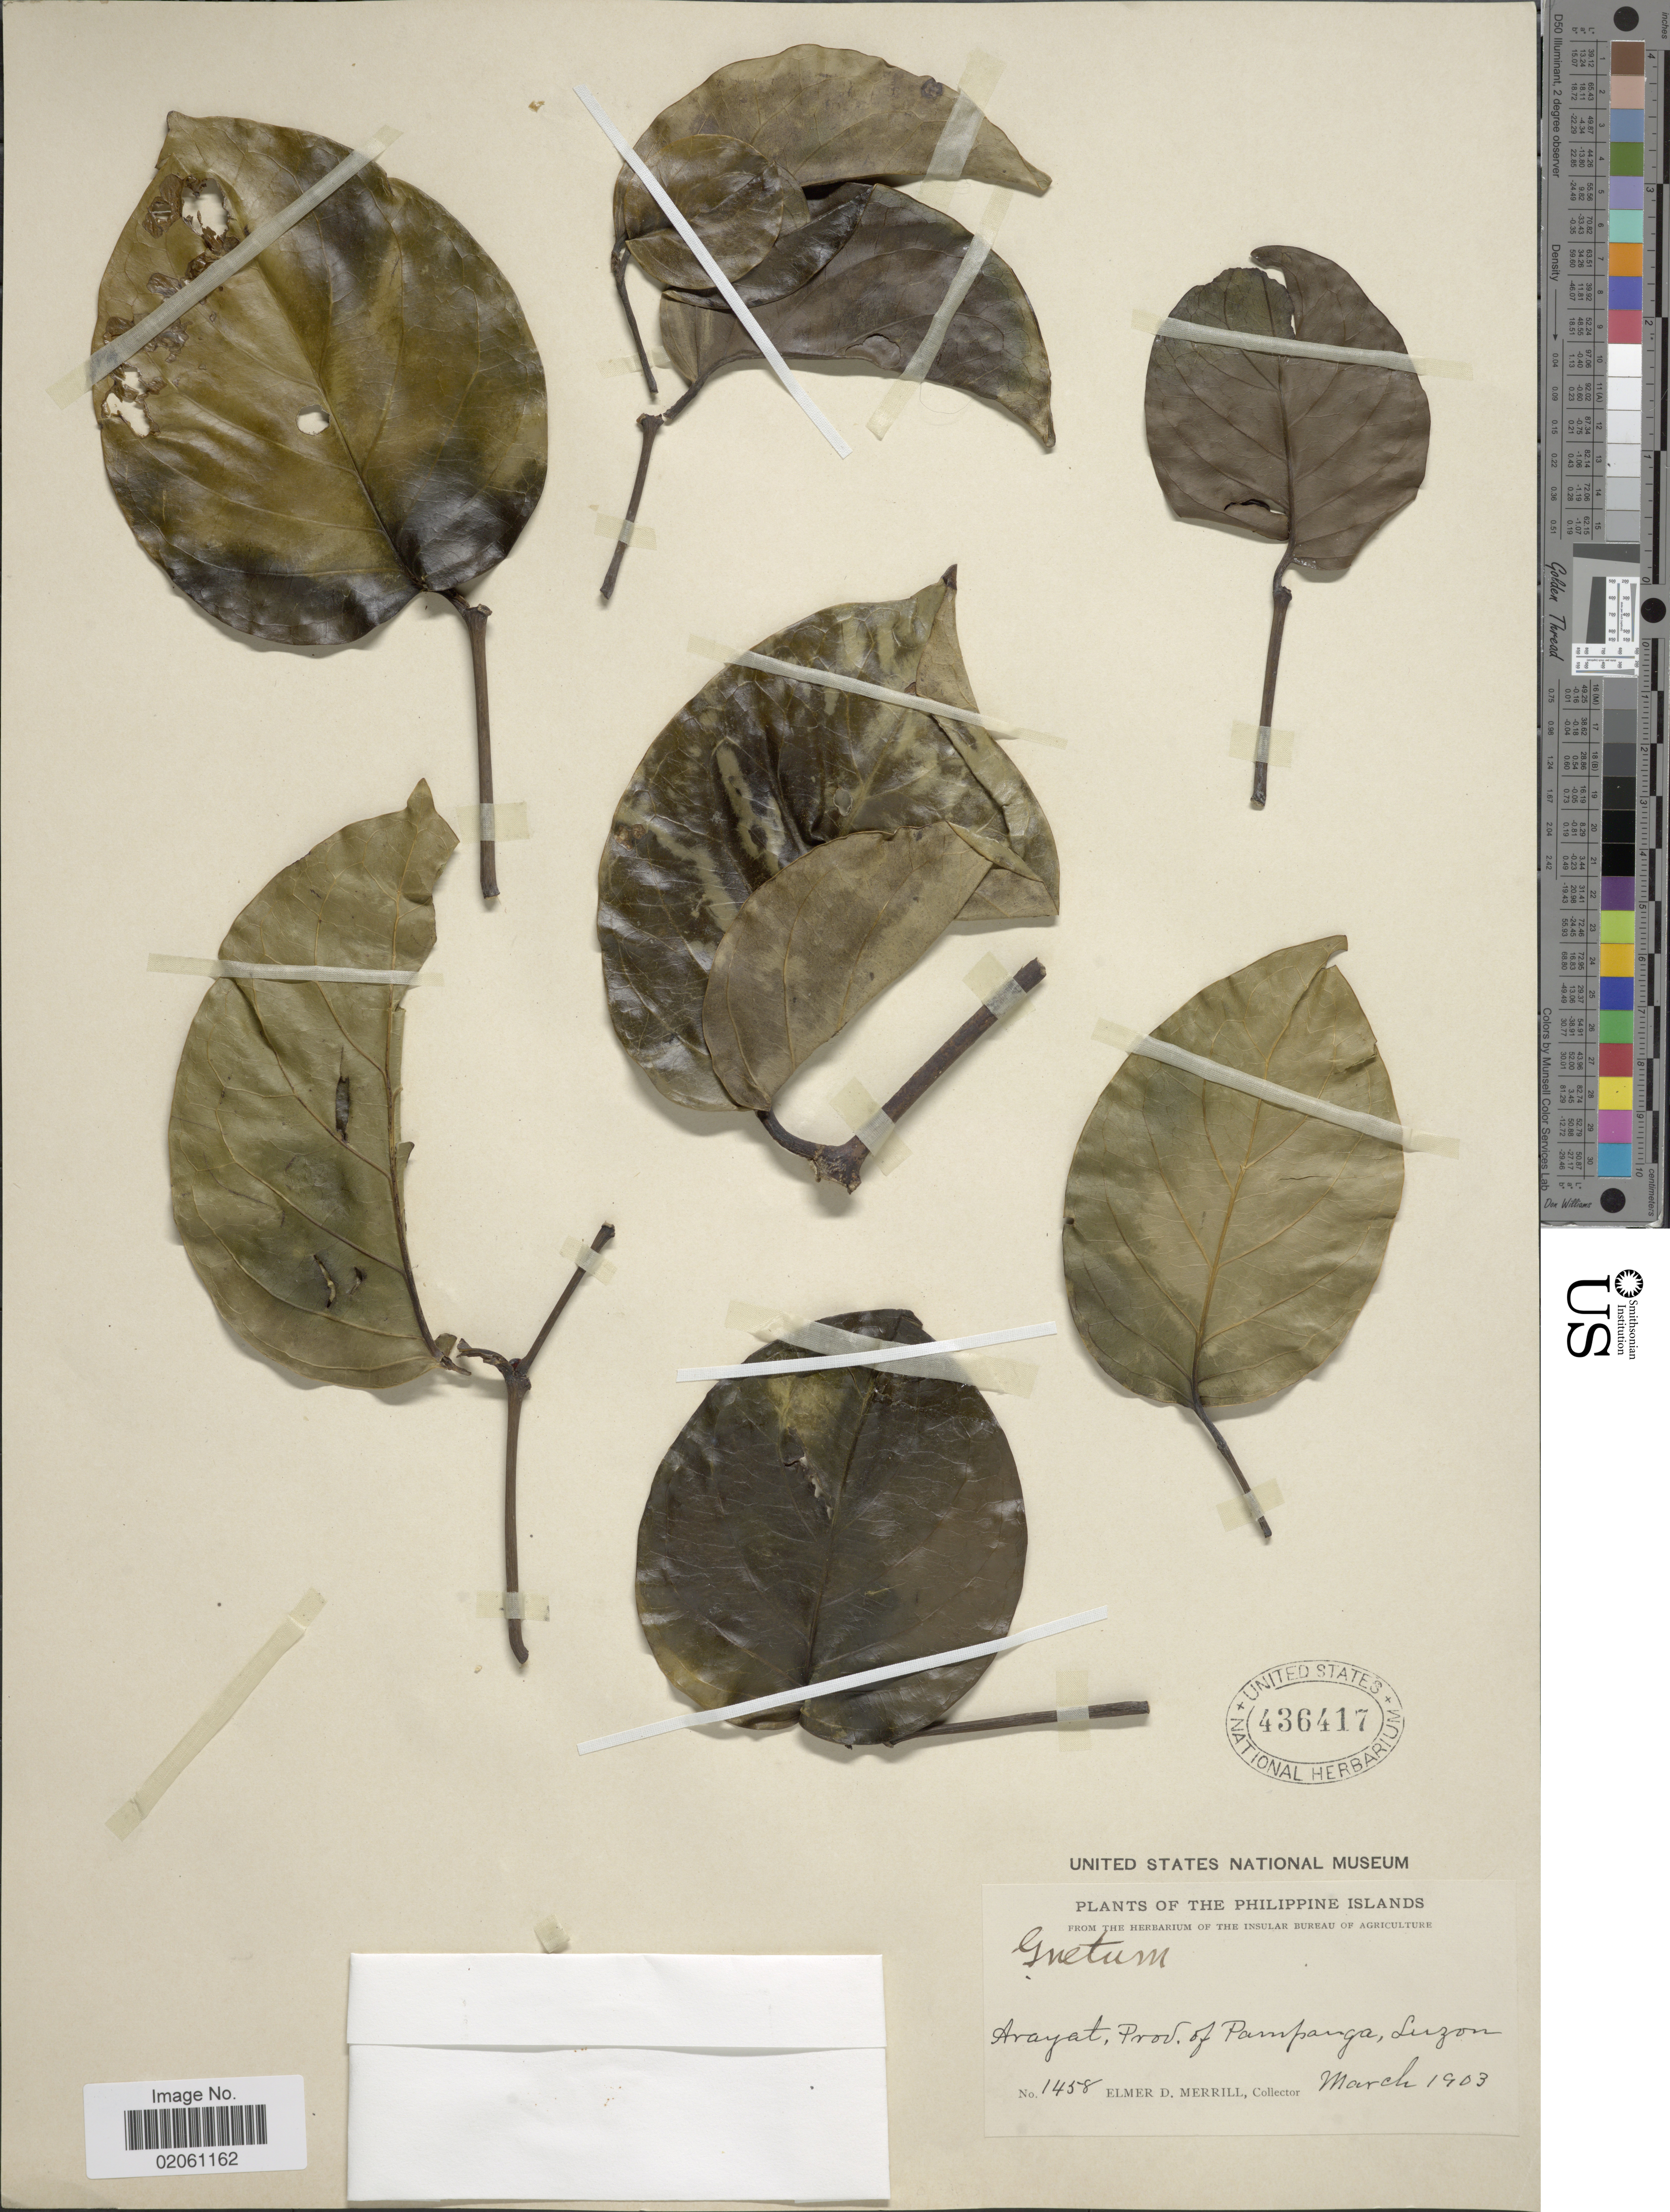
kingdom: Plantae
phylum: Tracheophyta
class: Gnetopsida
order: Gnetales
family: Gnetaceae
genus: Gnetum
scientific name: Gnetum sp.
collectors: E. D. Merrill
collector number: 1458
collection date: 1903-03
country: Philippines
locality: Arayat, Prov. of Pampanga, Luzon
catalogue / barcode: US 436417